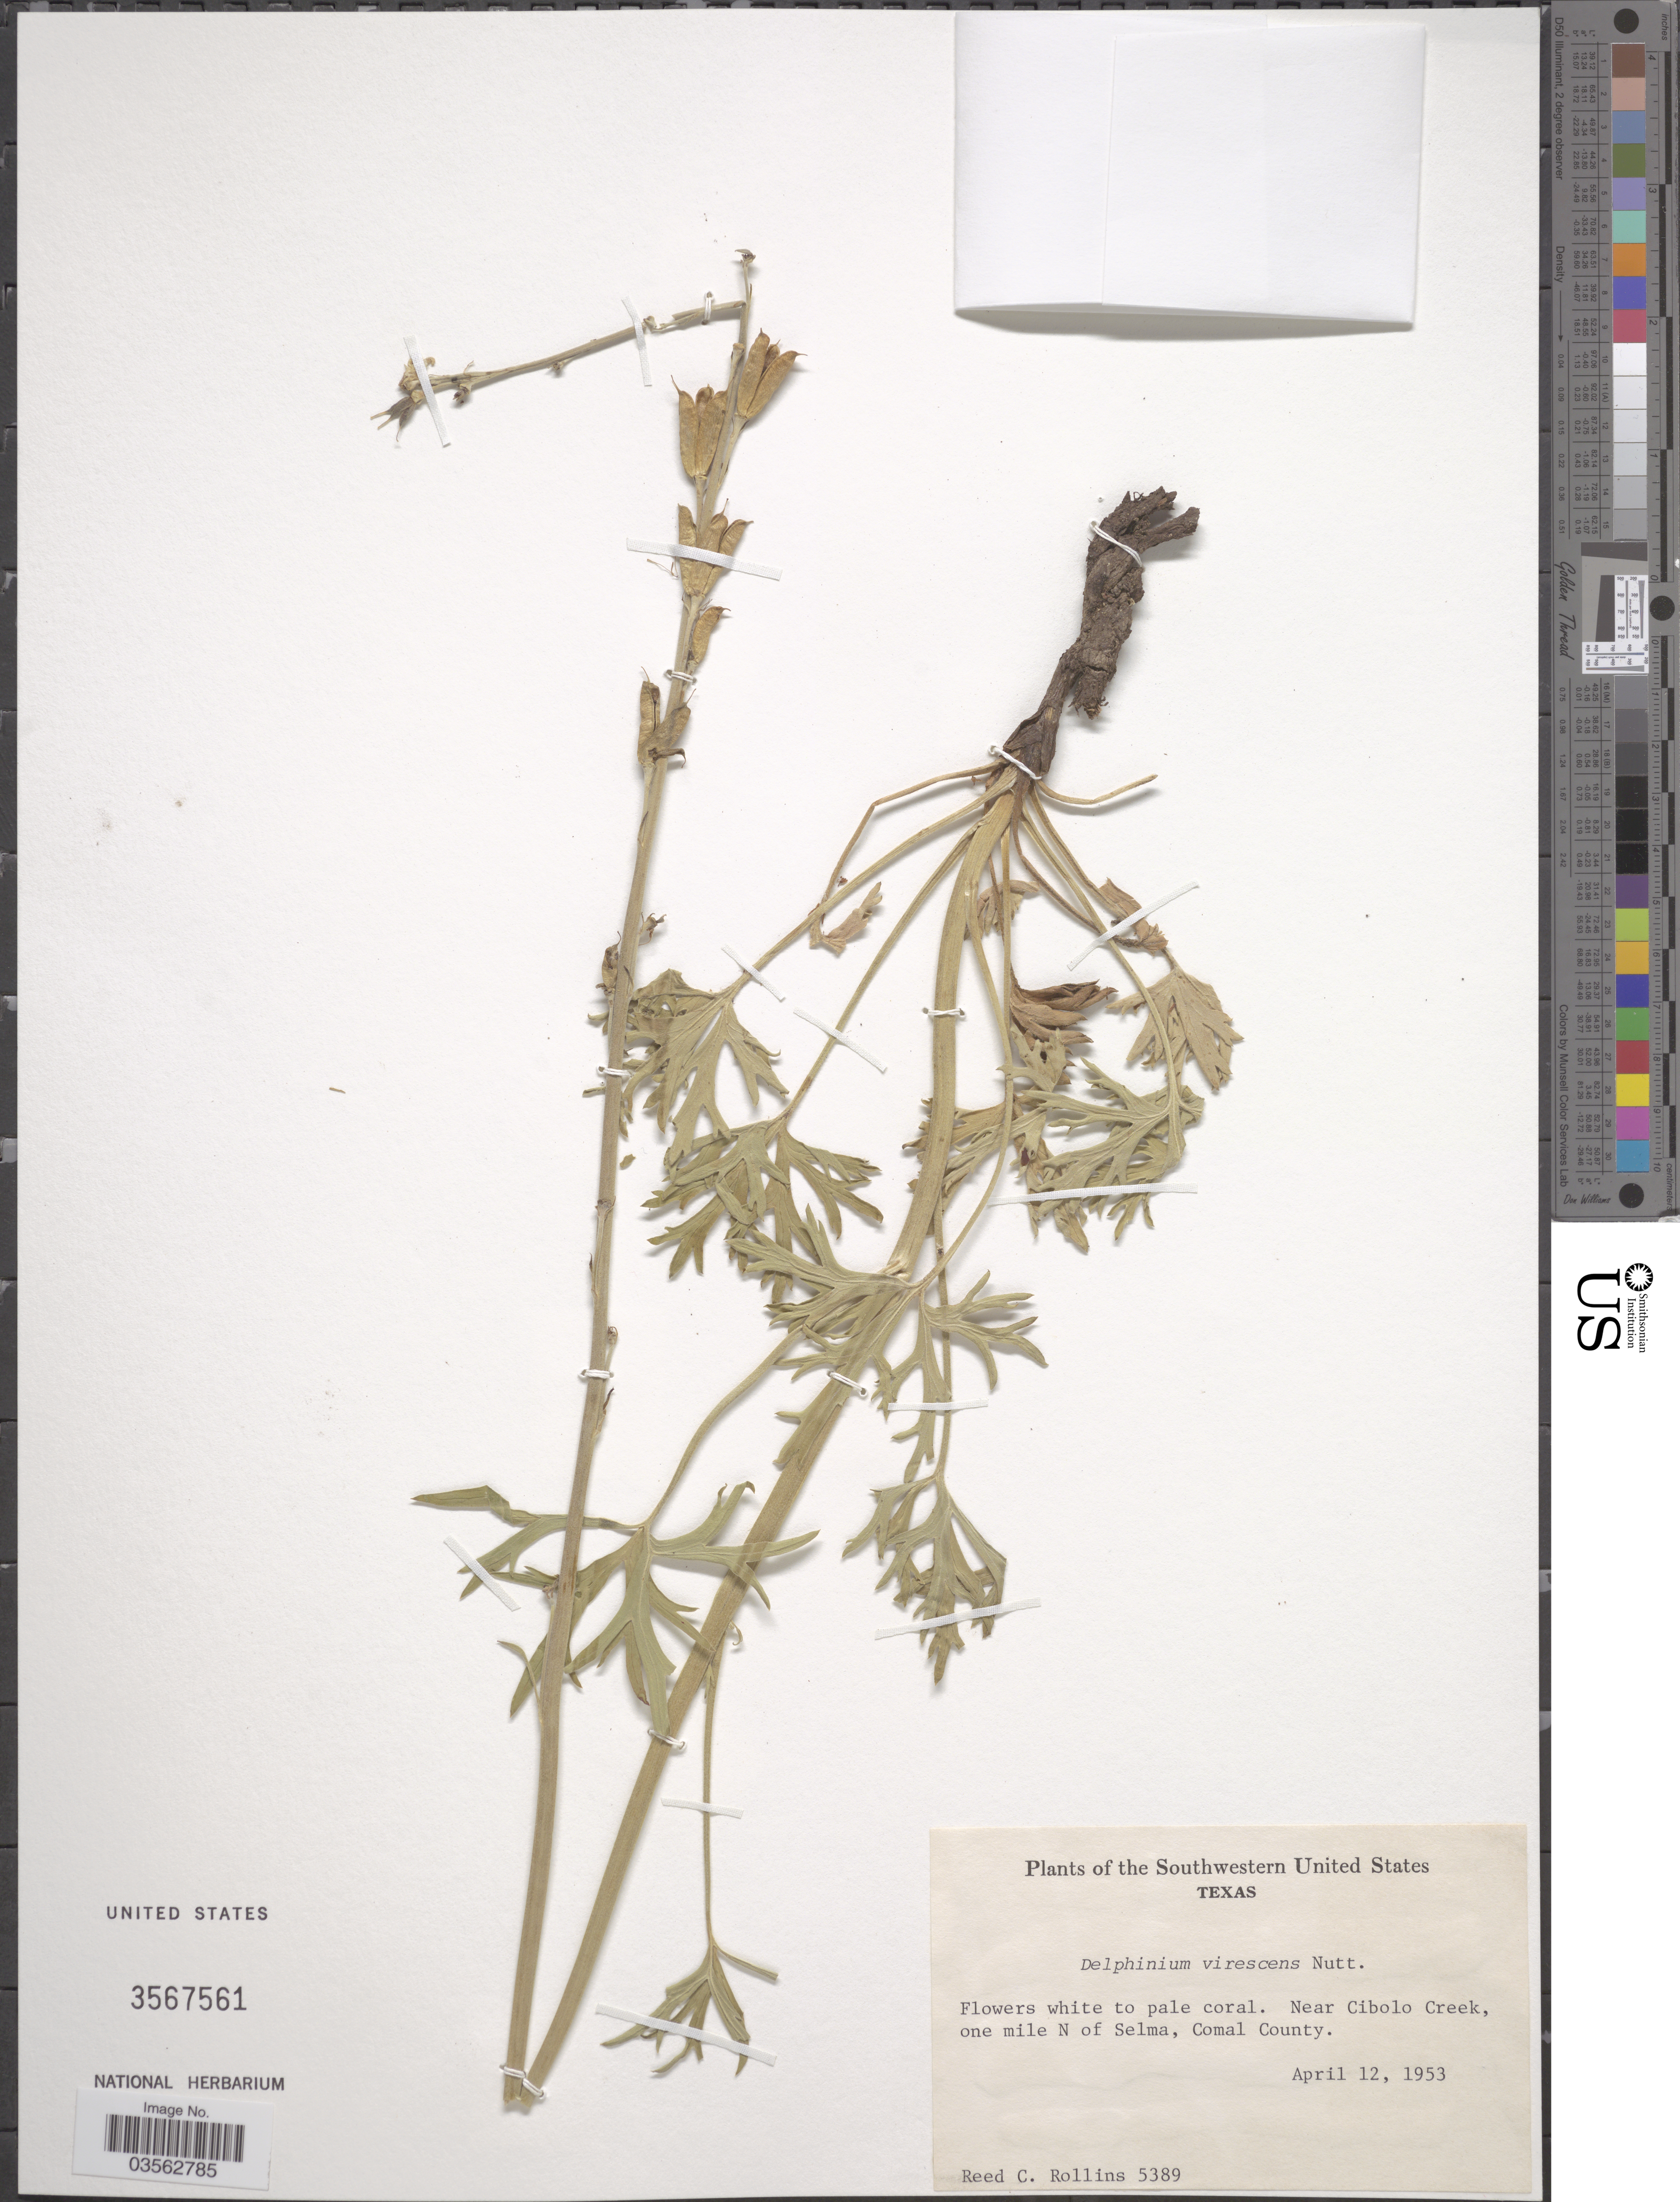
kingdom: Plantae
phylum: Tracheophyta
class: Magnoliopsida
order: Ranunculales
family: Ranunculaceae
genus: Delphinium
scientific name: Delphinium carolinianum subsp. penardii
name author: (Huth) M.J. Warnock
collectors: R. C. Rollins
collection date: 1953-04-12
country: United States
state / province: Texas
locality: Southwestern United States. Near cibolo Creek, one mile N of Selma, Comal County.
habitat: near creek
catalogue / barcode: US 3567561